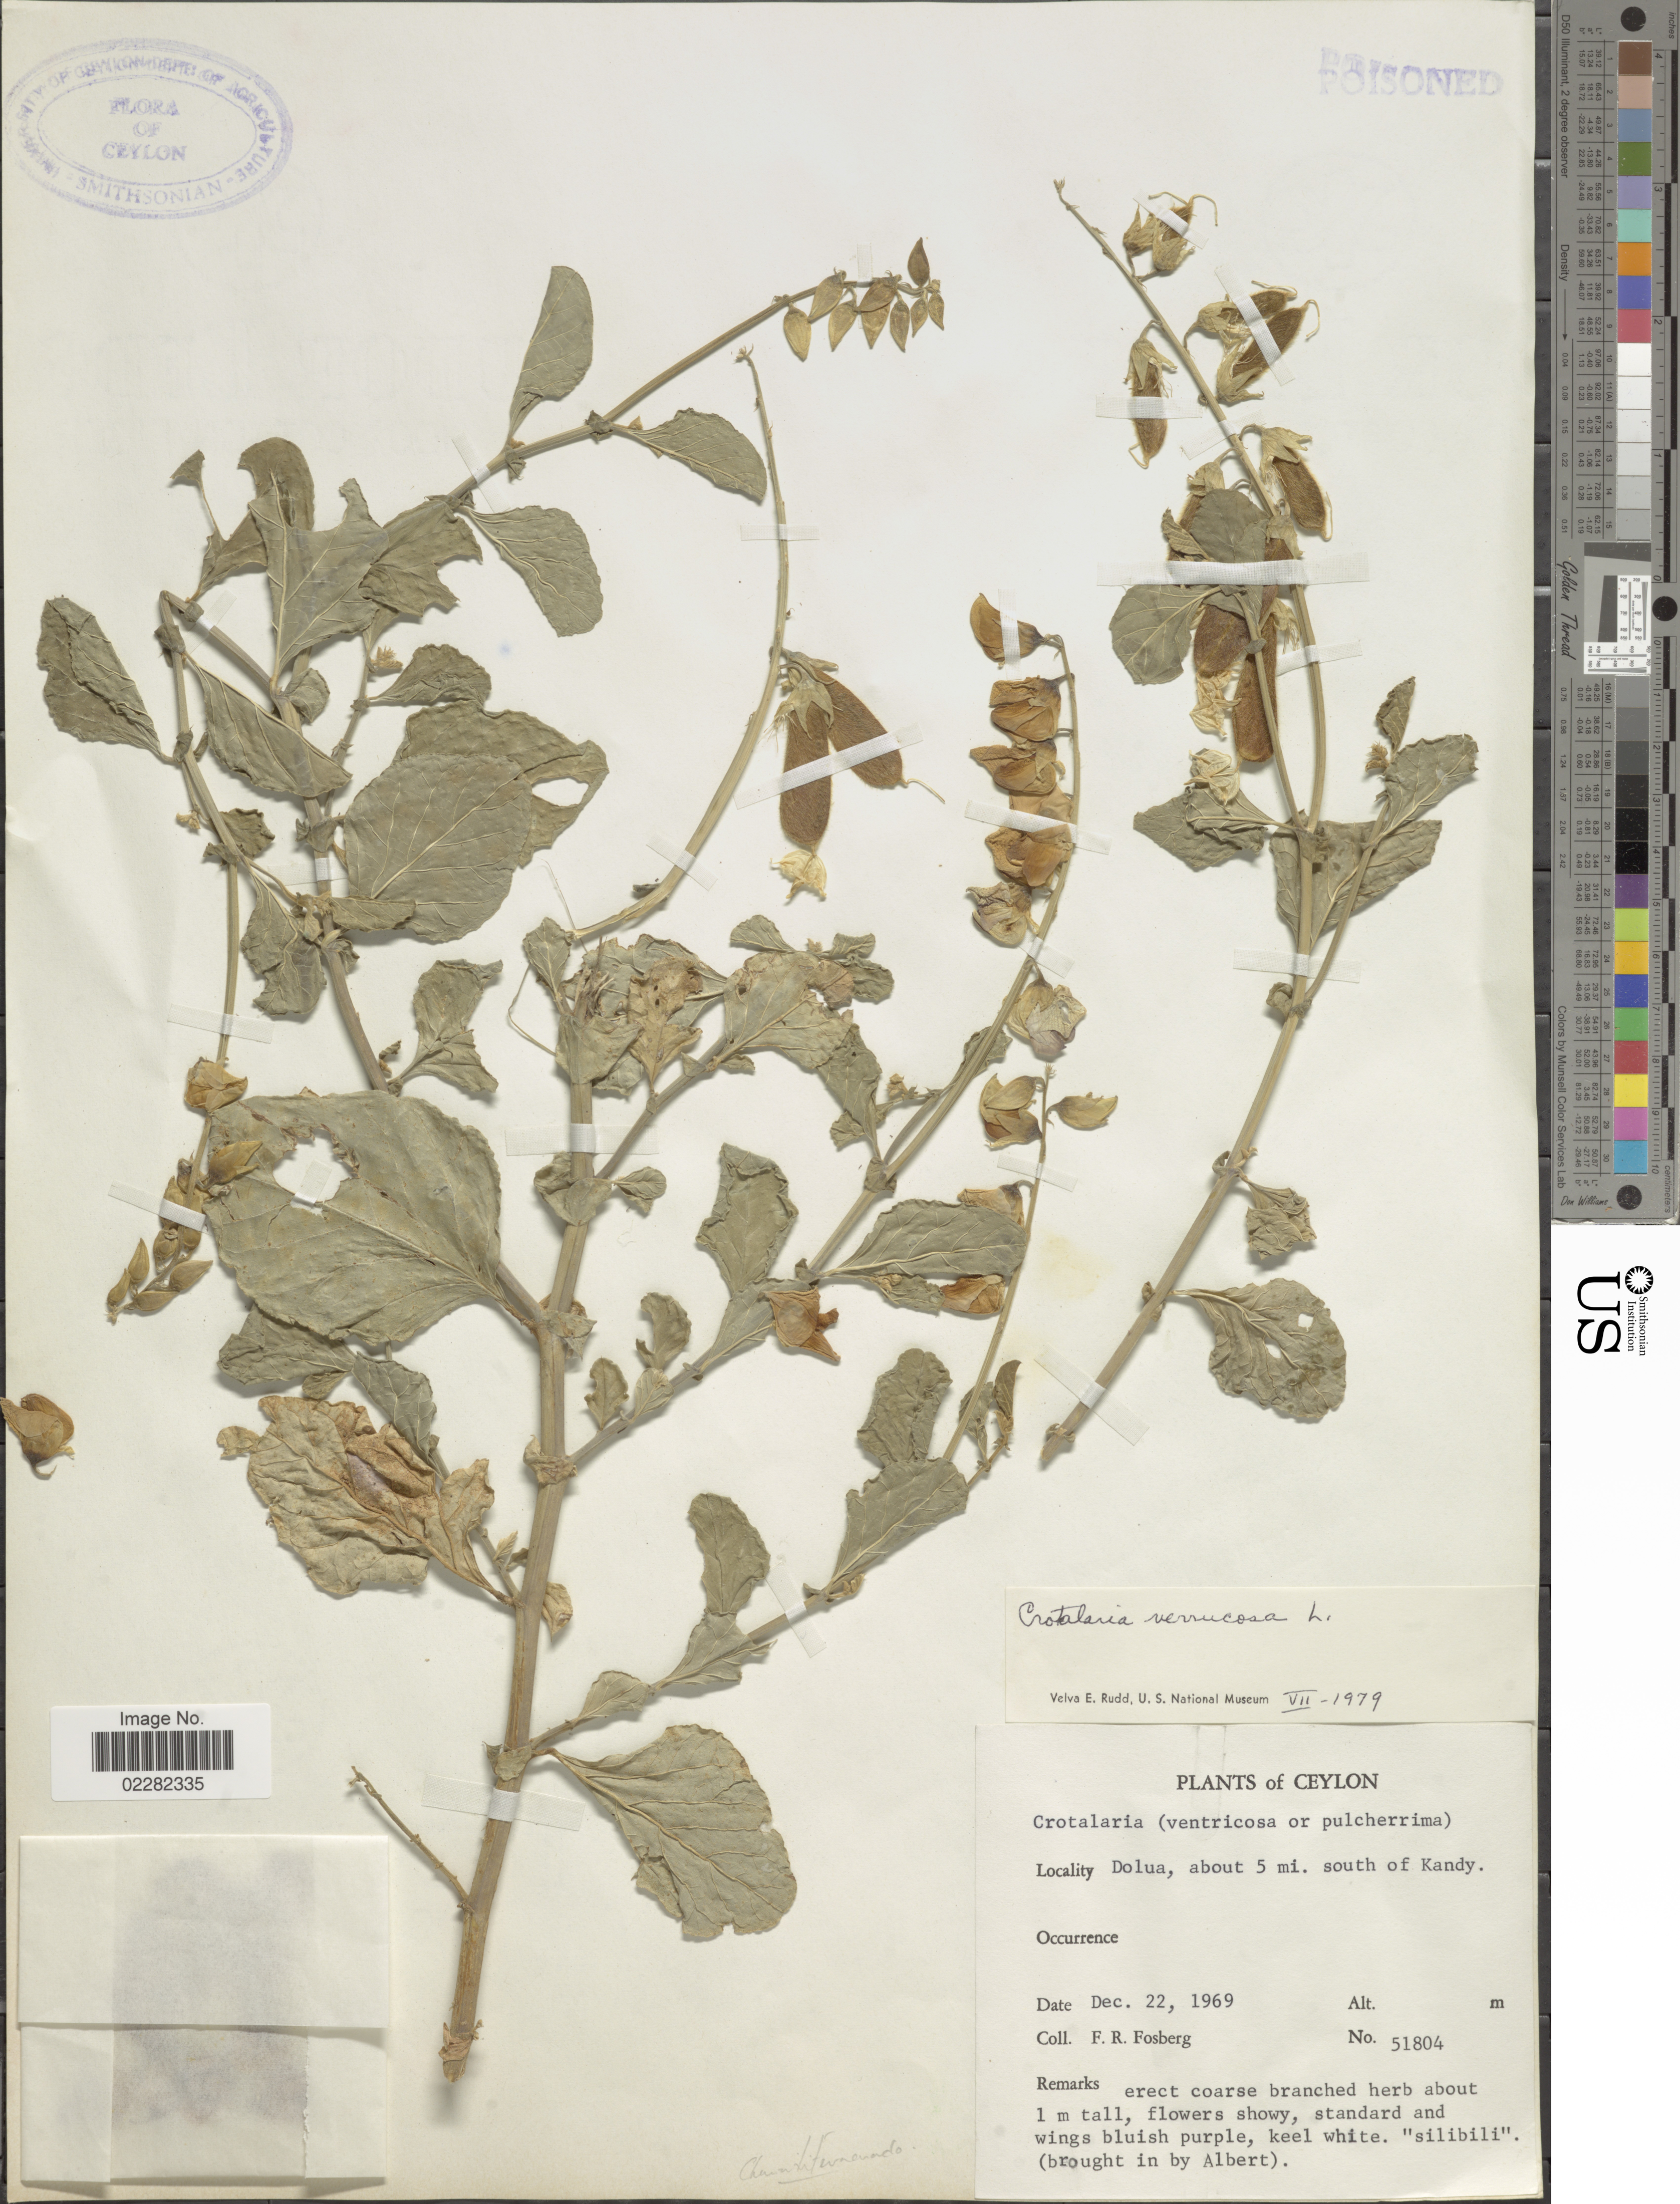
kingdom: Plantae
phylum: Tracheophyta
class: Magnoliopsida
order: Fabales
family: Fabaceae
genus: Crotalaria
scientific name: Crotalaria verrucosa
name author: L.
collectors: F. R. Fosberg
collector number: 51804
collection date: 1969-12-22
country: Sri Lanka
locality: Ceylon, Dolua, about 5 mi south of Kandy